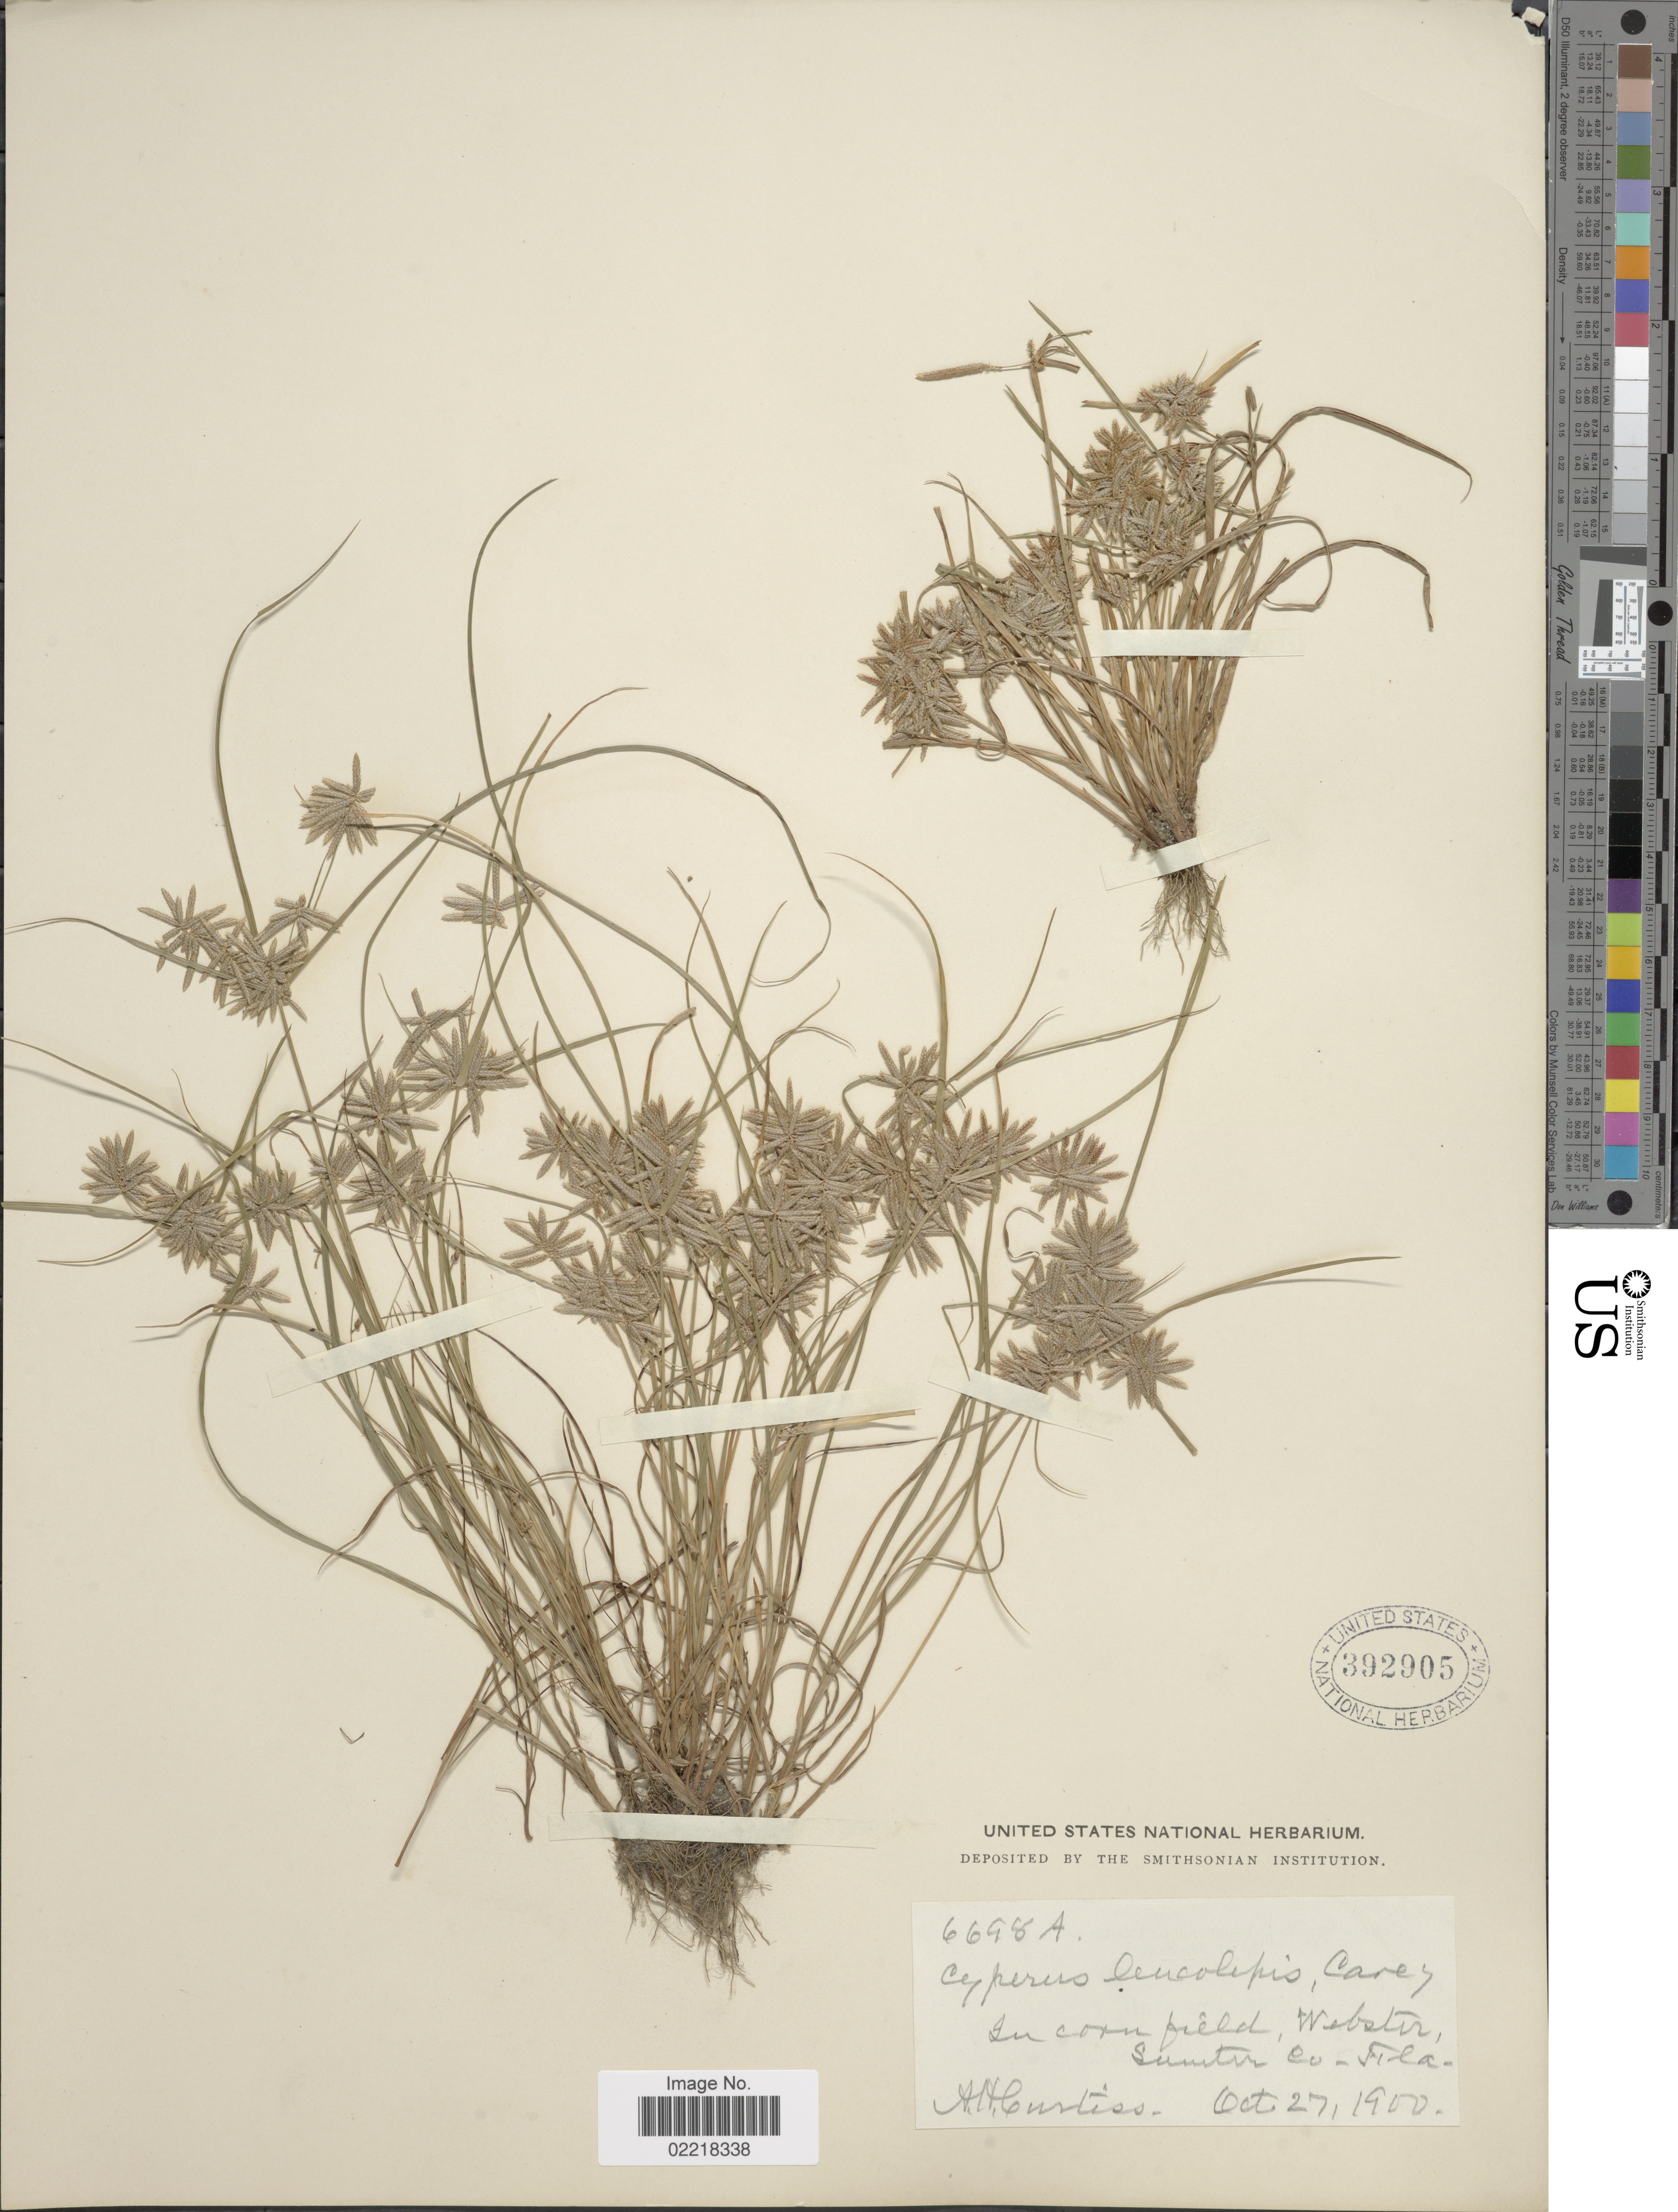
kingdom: Plantae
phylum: Tracheophyta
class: Liliopsida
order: Poales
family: Cyperaceae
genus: Cyperus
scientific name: Cyperus pumilus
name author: L.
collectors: A. H. Curtiss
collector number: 6698A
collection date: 1900-10-27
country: United States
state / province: Florida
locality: Corn field, Webster, Sumter Co, Fla.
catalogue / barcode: US 392905